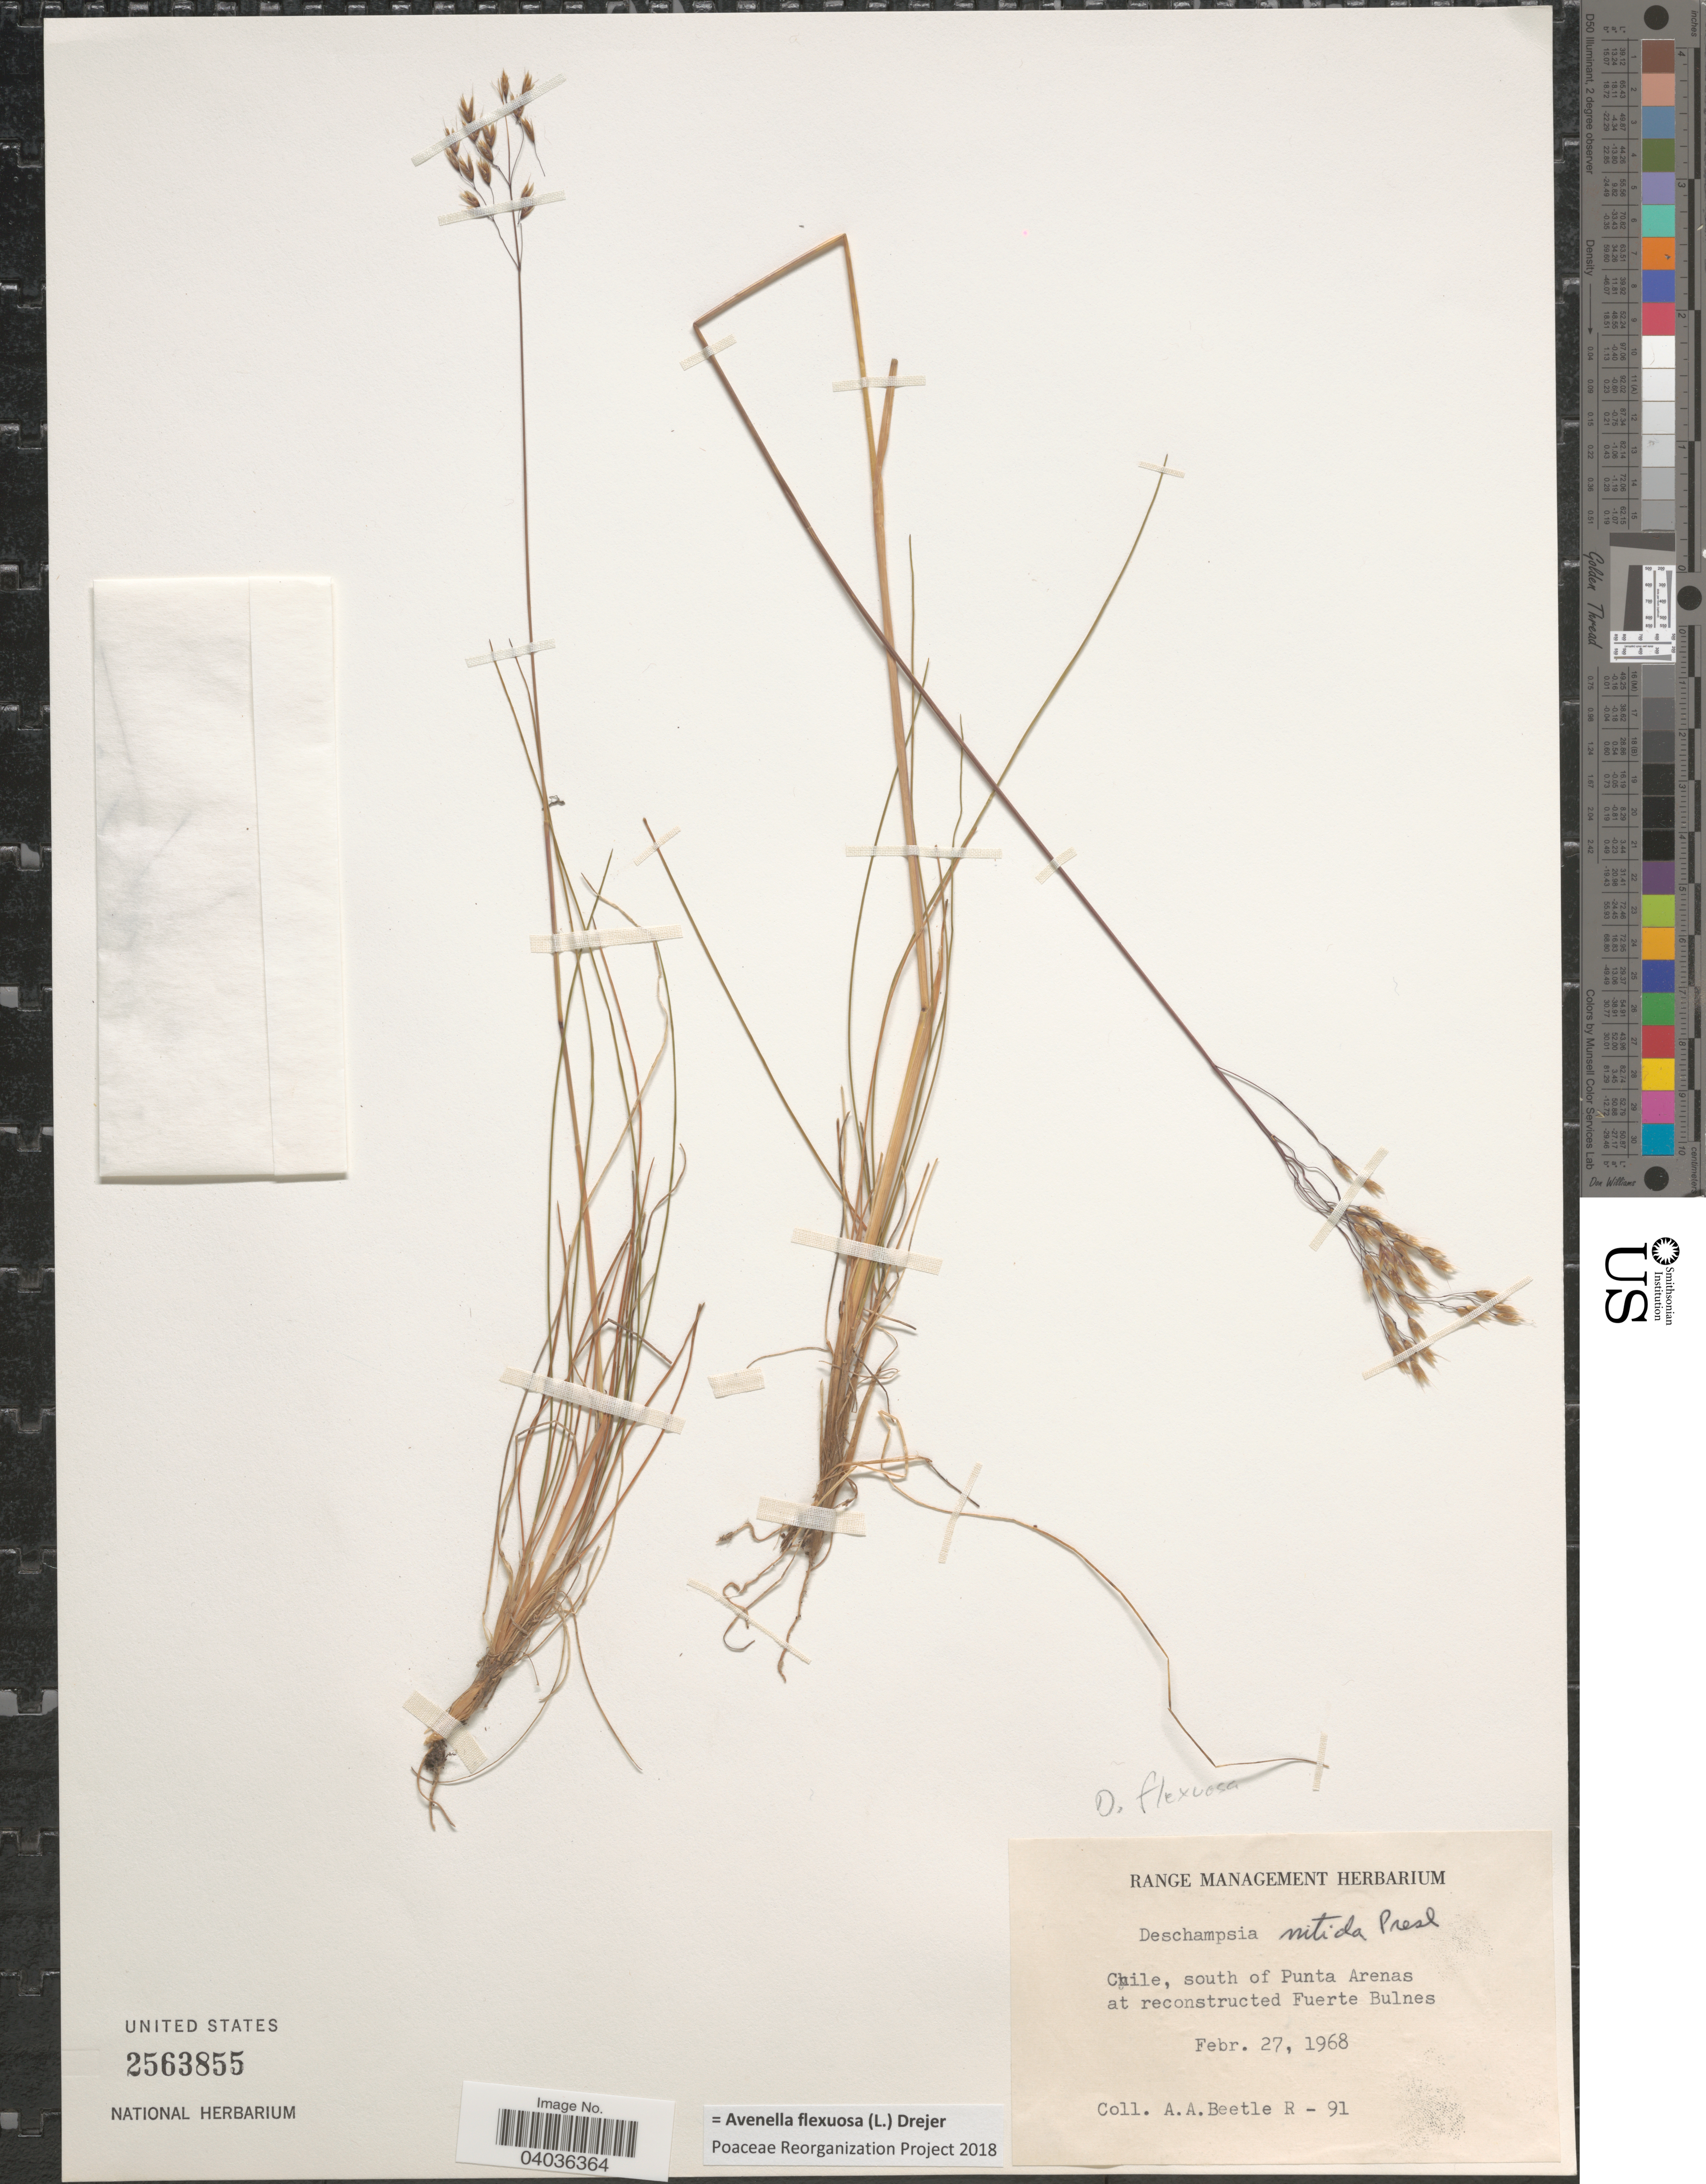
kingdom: Plantae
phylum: Tracheophyta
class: Liliopsida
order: Poales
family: Poaceae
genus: Avenella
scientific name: Avenella flexuosa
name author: (L.) Drejer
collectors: A. A. Beetle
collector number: R-91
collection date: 1968-02-27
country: Chile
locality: South of Punta Arenas at reconstructed Fuerte Bulnes.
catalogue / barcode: US 2563855